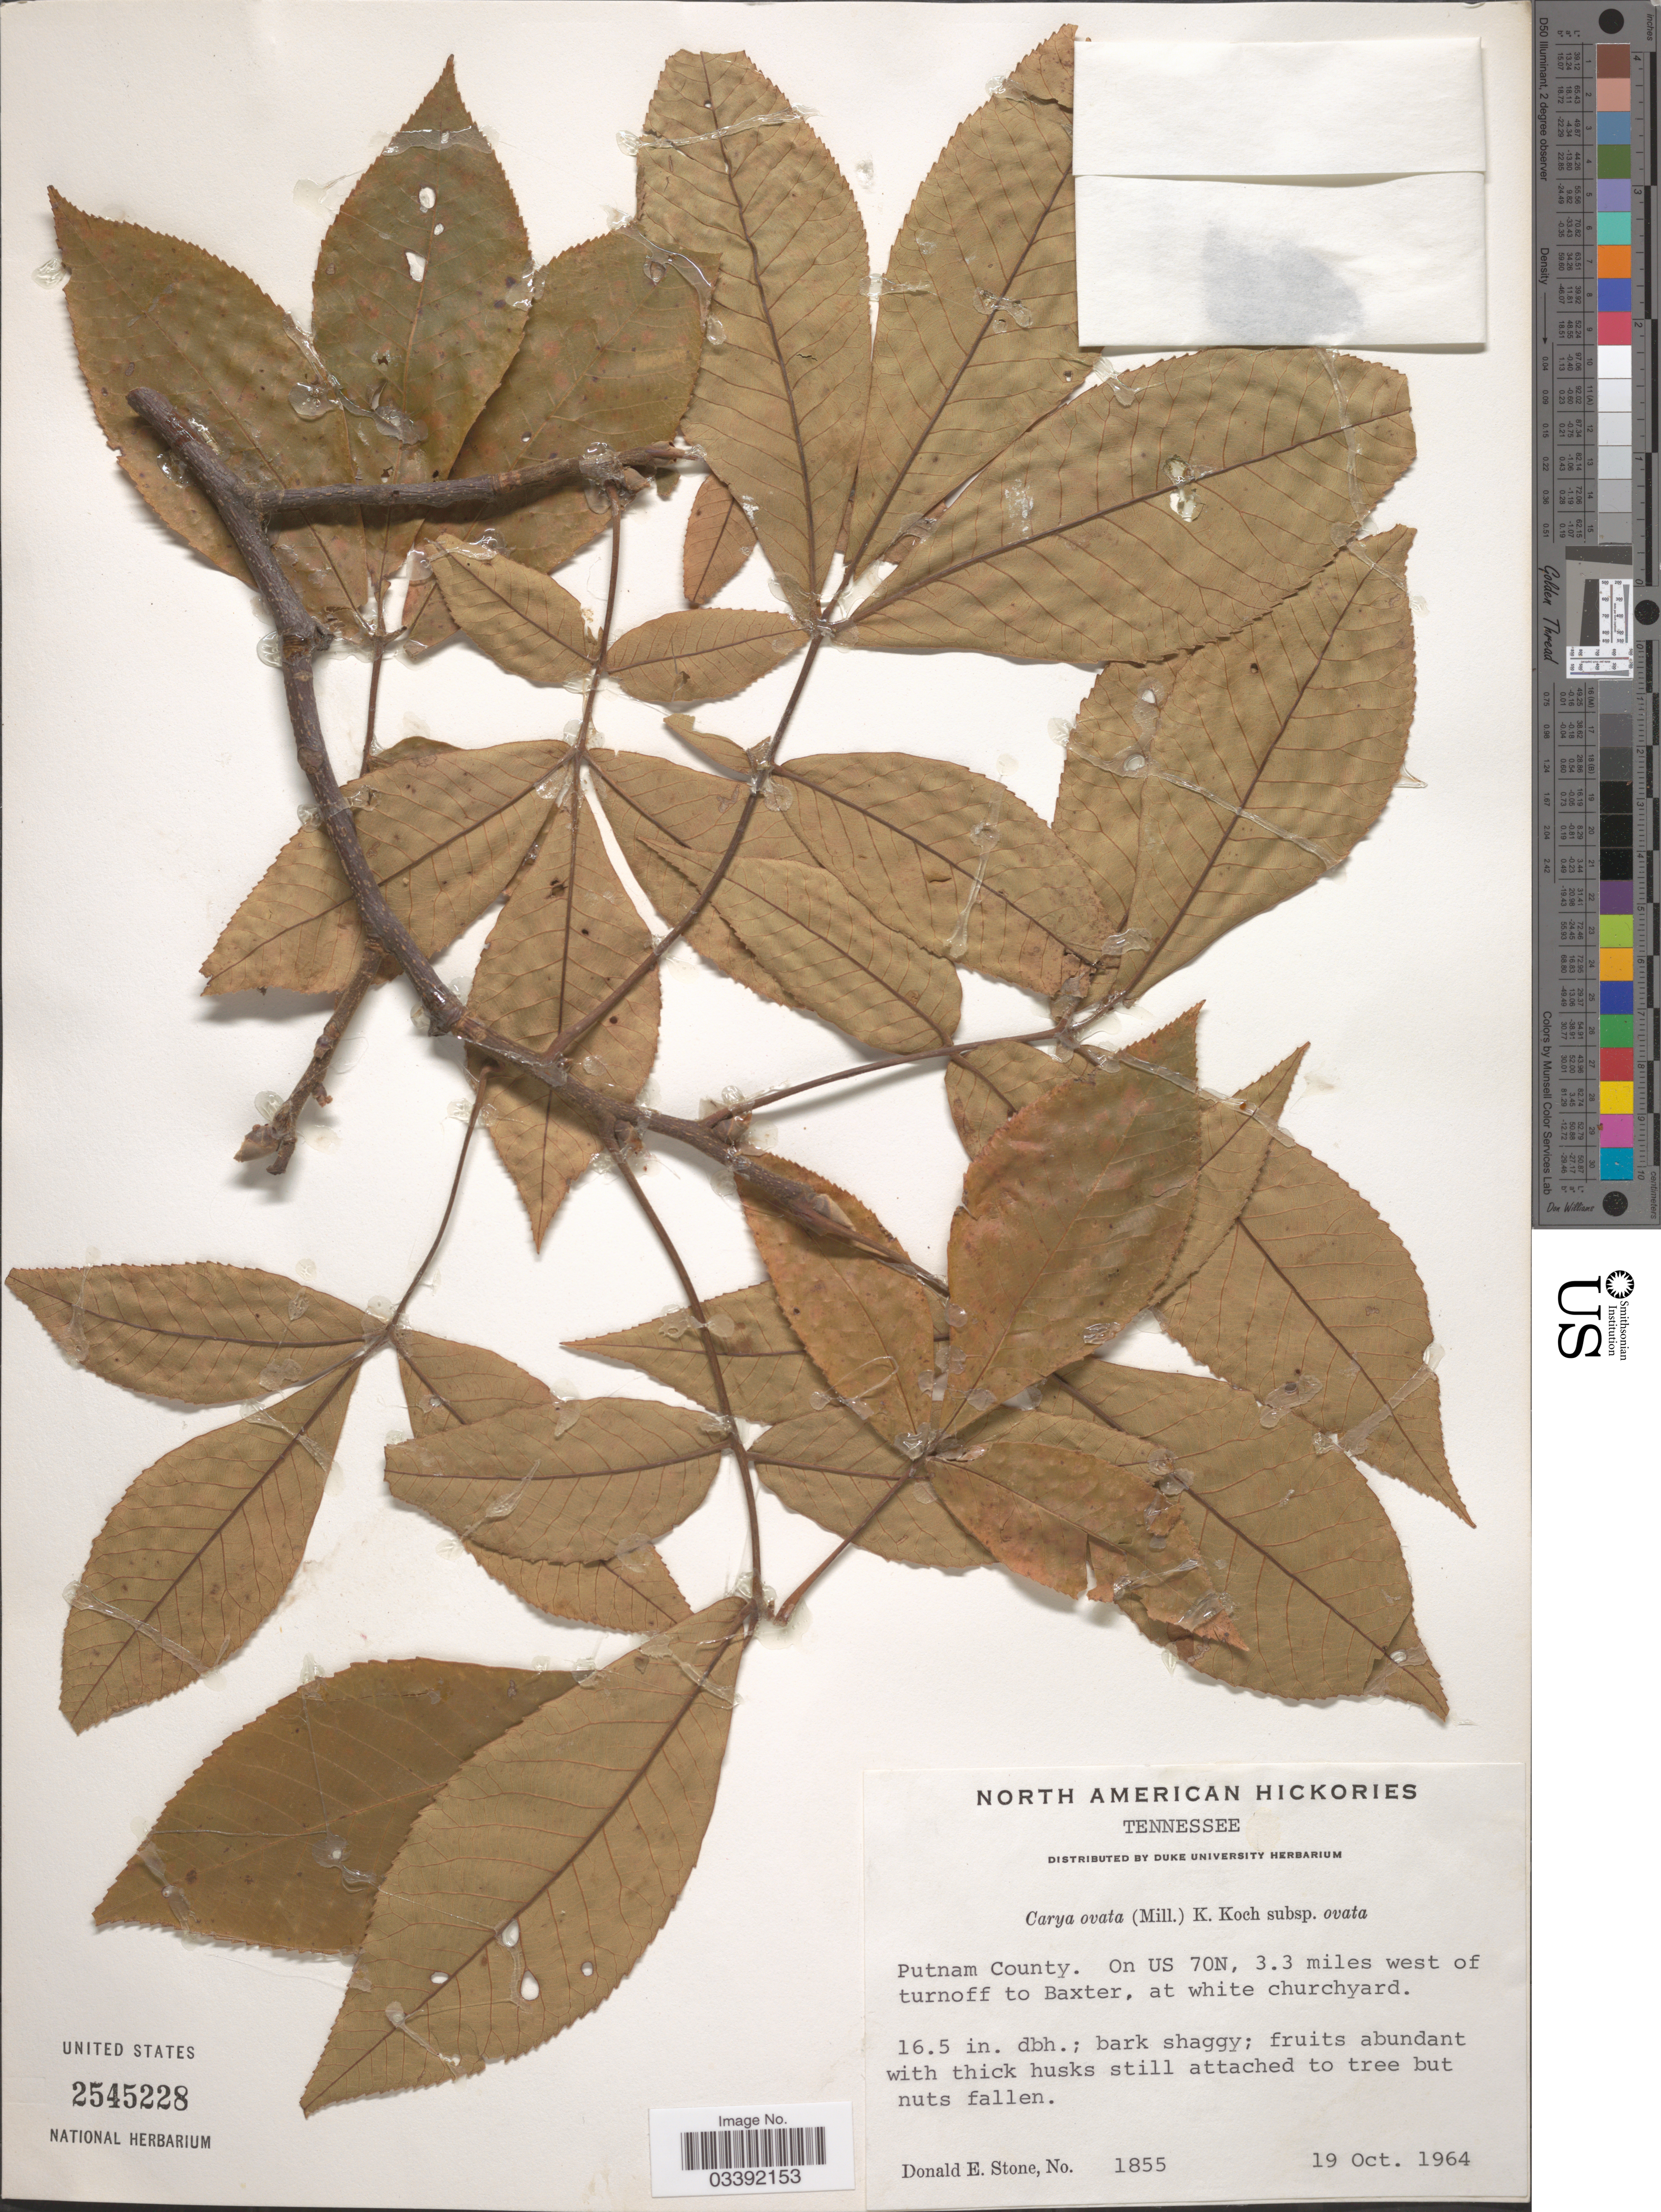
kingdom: Plantae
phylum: Tracheophyta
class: Magnoliopsida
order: Fagales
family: Juglandaceae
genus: Carya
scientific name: Carya ovata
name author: (Mill.) K. Koch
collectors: D. Stone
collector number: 1855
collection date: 1964-10-19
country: United States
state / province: Tennessee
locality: Putnam County. On US 710N, 3.3 miles west of turnoff to Baxter, at white churchyard.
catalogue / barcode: US 2545228